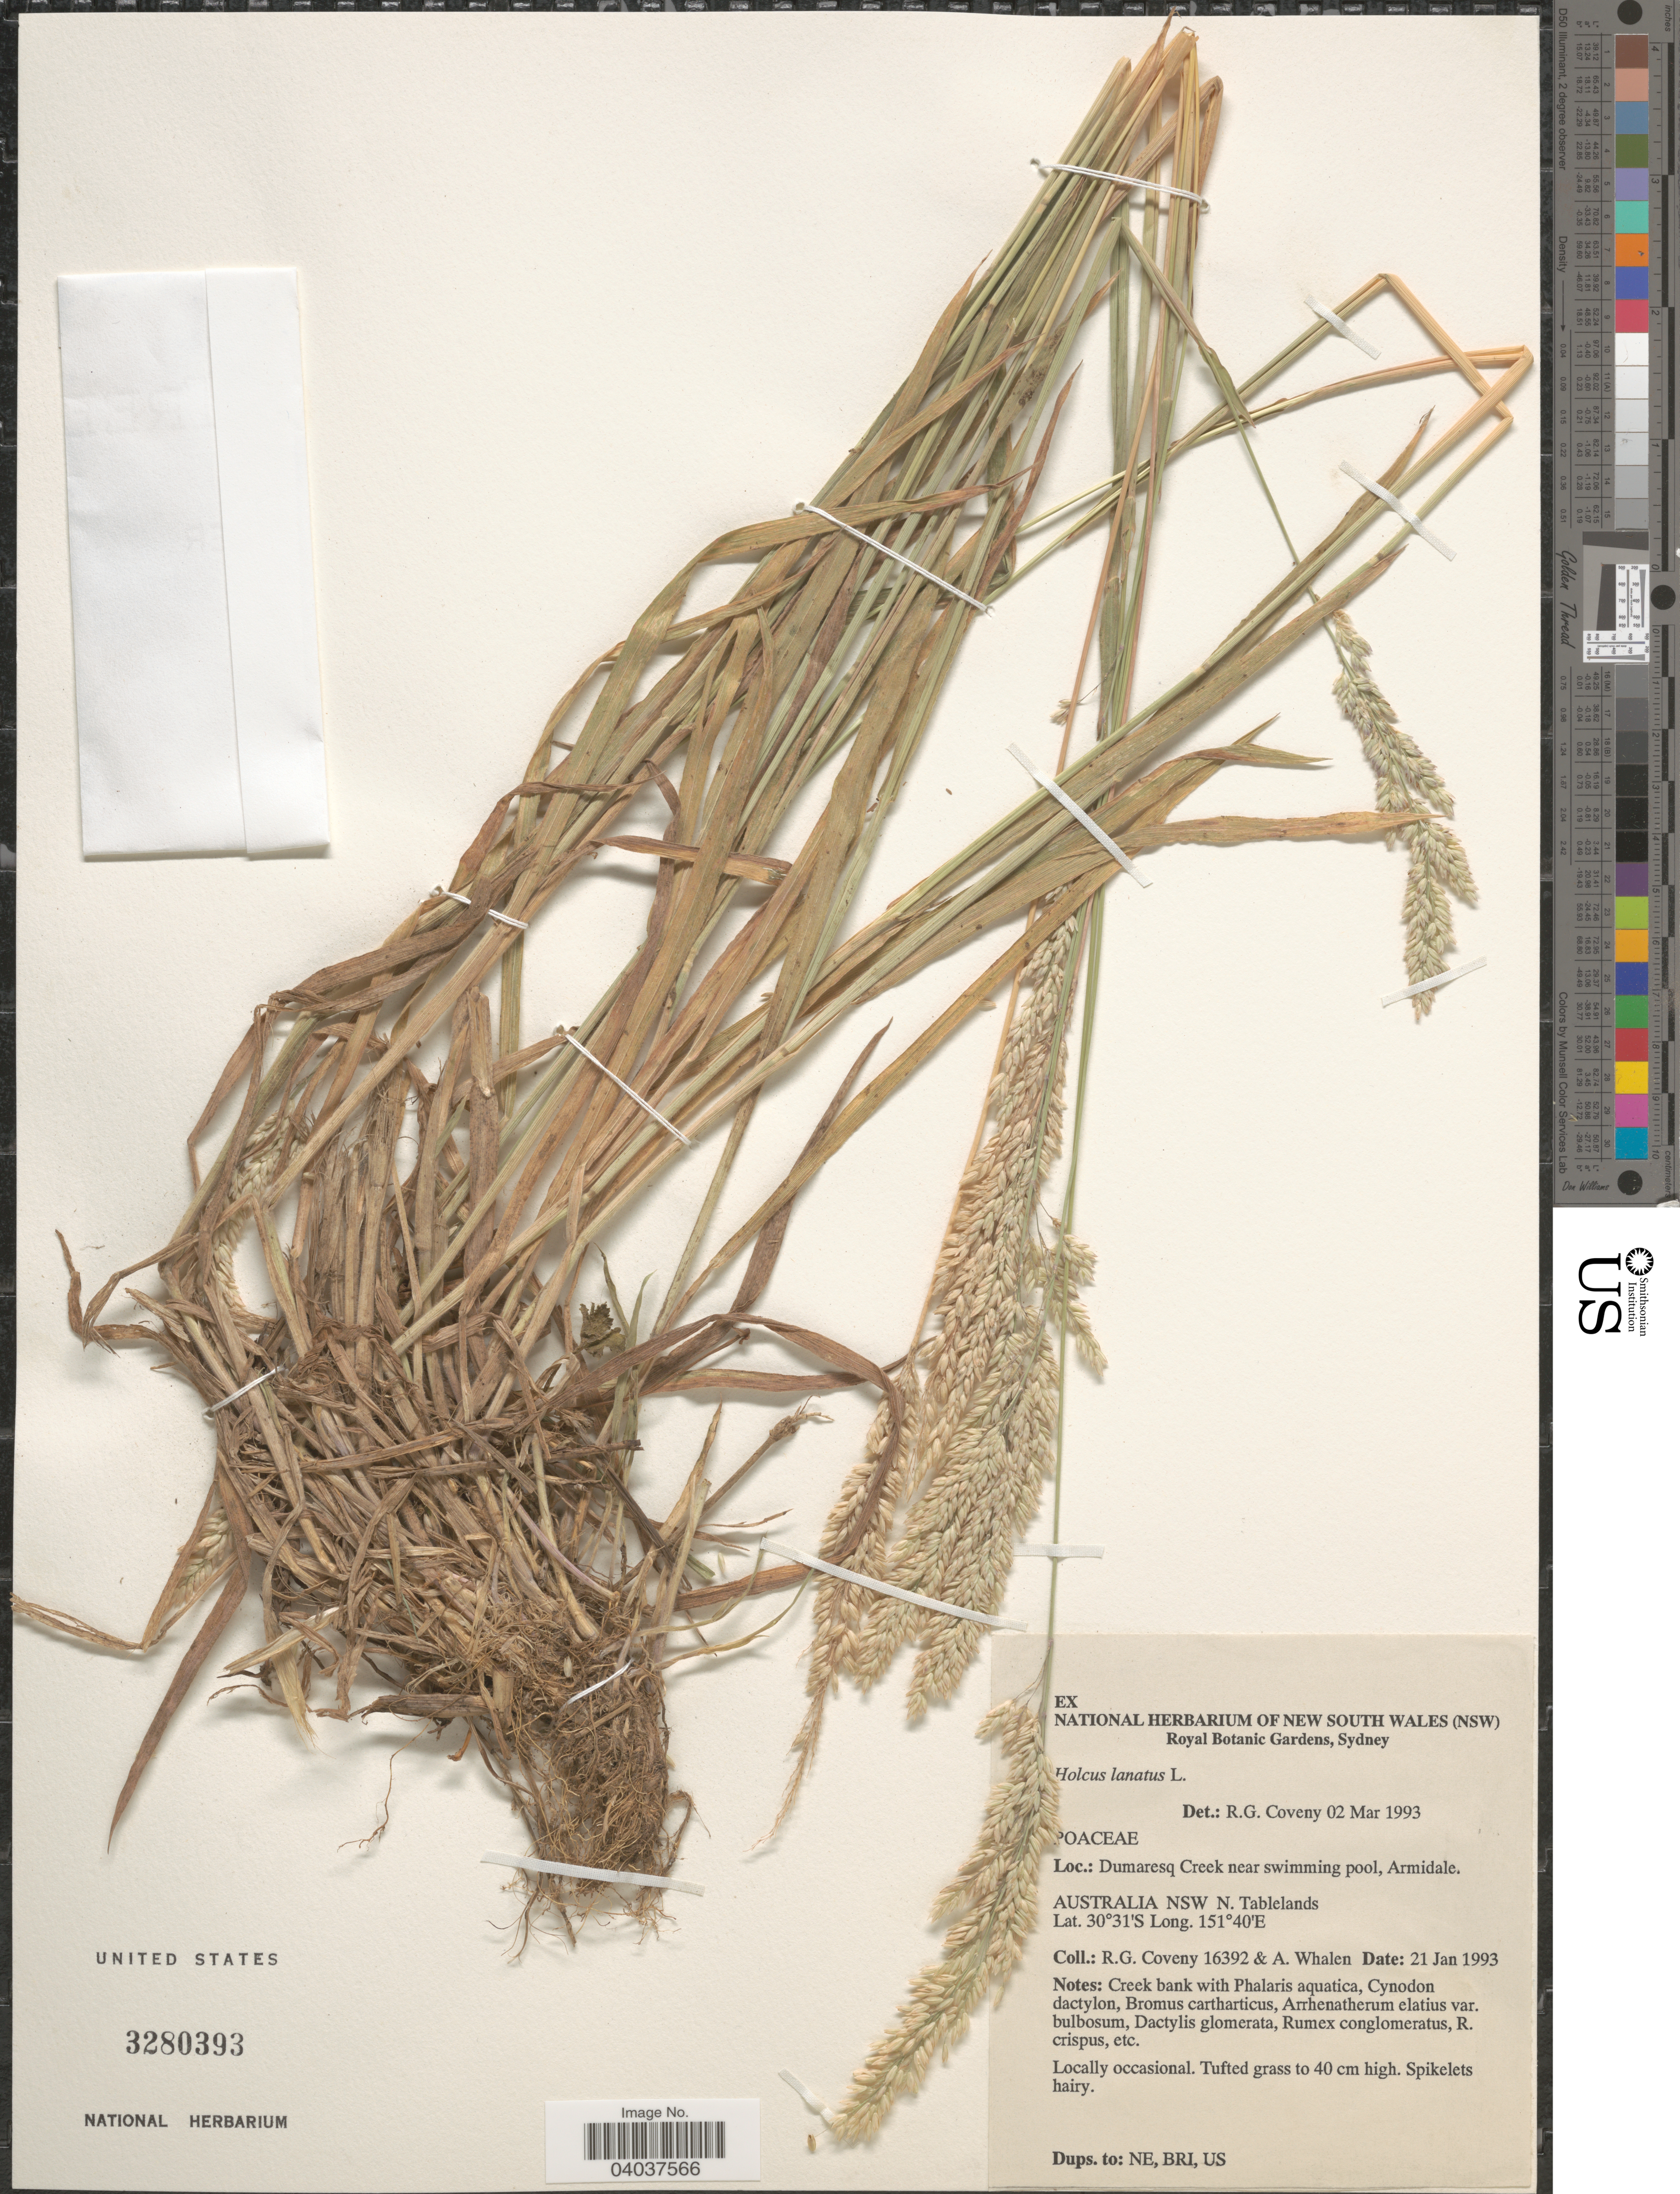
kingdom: Plantae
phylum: Tracheophyta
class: Liliopsida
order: Poales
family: Poaceae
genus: Holcus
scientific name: Holcus lanatus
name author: L.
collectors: R. Coveny & A. Whalen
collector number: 16392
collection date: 1993-01-21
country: Australia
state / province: New South Wales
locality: Dumaresq Creek near swimming pool, Armidale. NSW N. Tablelands.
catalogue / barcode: US 3280393